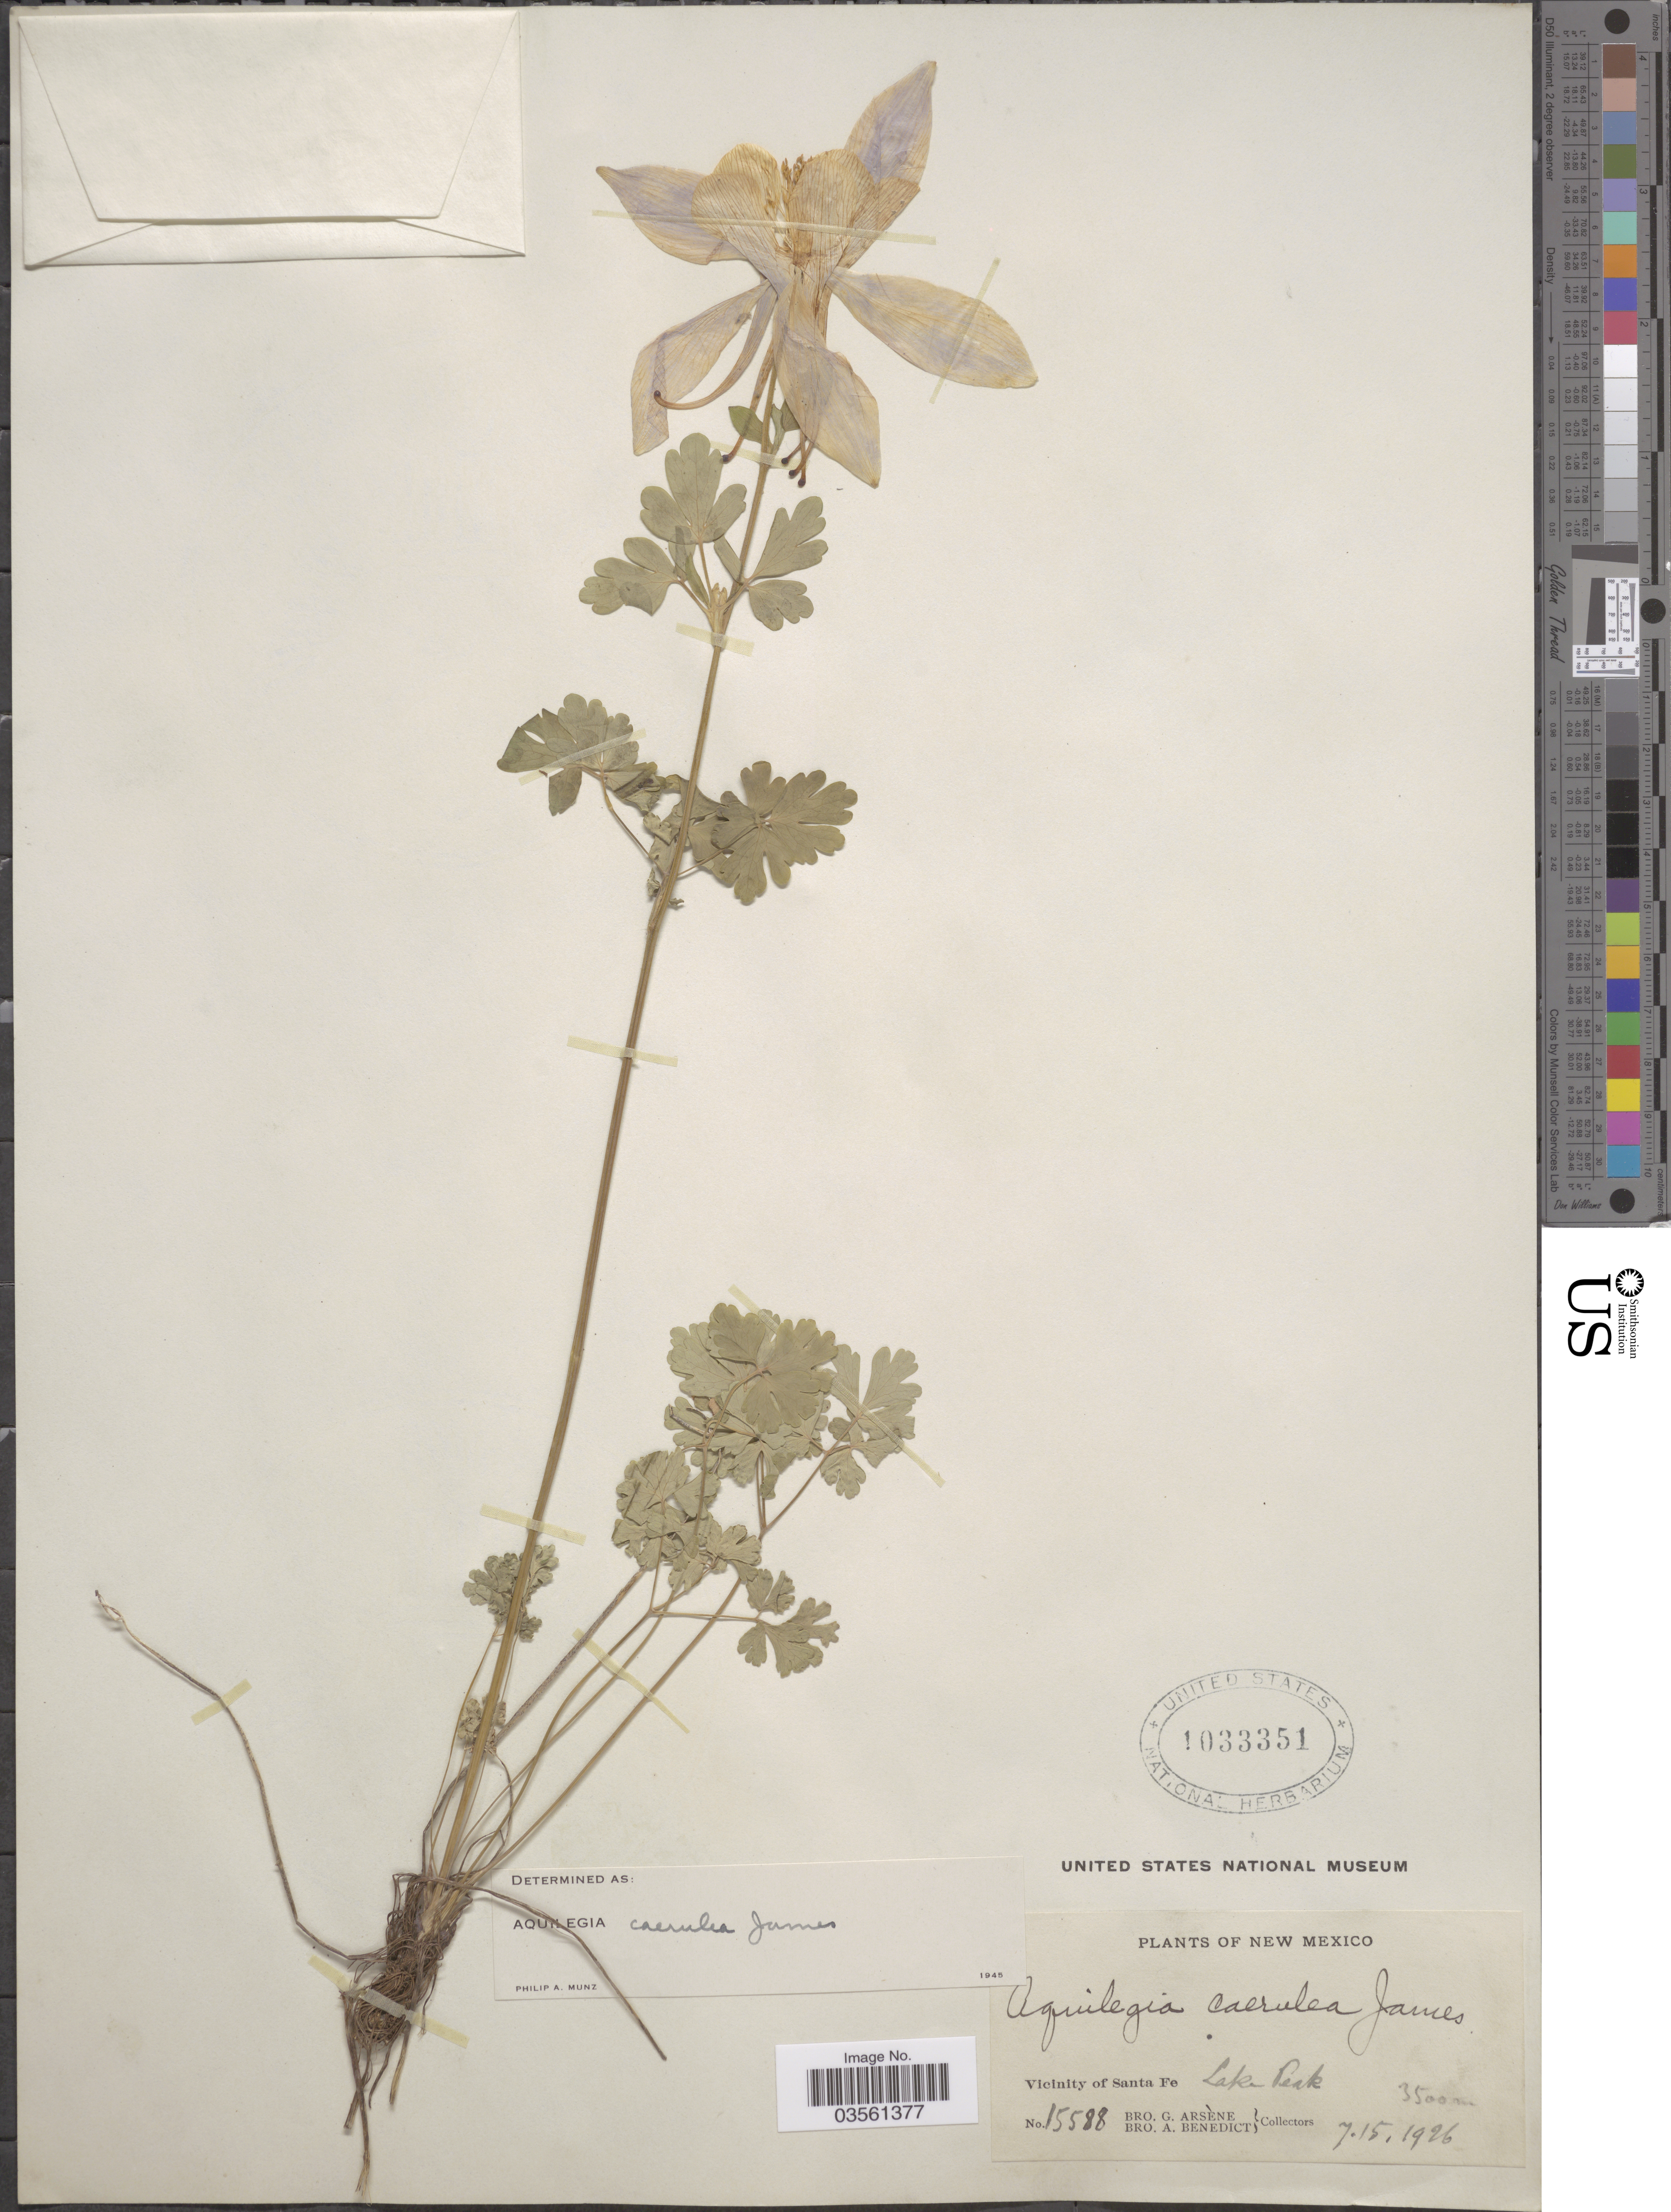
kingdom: Plantae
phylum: Tracheophyta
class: Magnoliopsida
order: Ranunculales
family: Ranunculaceae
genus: Aquilegia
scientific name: Aquilegia coerulea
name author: E. James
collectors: Bro. G. Arsène & Bro. A. Benedict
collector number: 15588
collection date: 1926-07-15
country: United States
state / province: New Mexico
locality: Vicinity of Santa Fe. Lake Peak.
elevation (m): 3500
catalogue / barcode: US 1033351